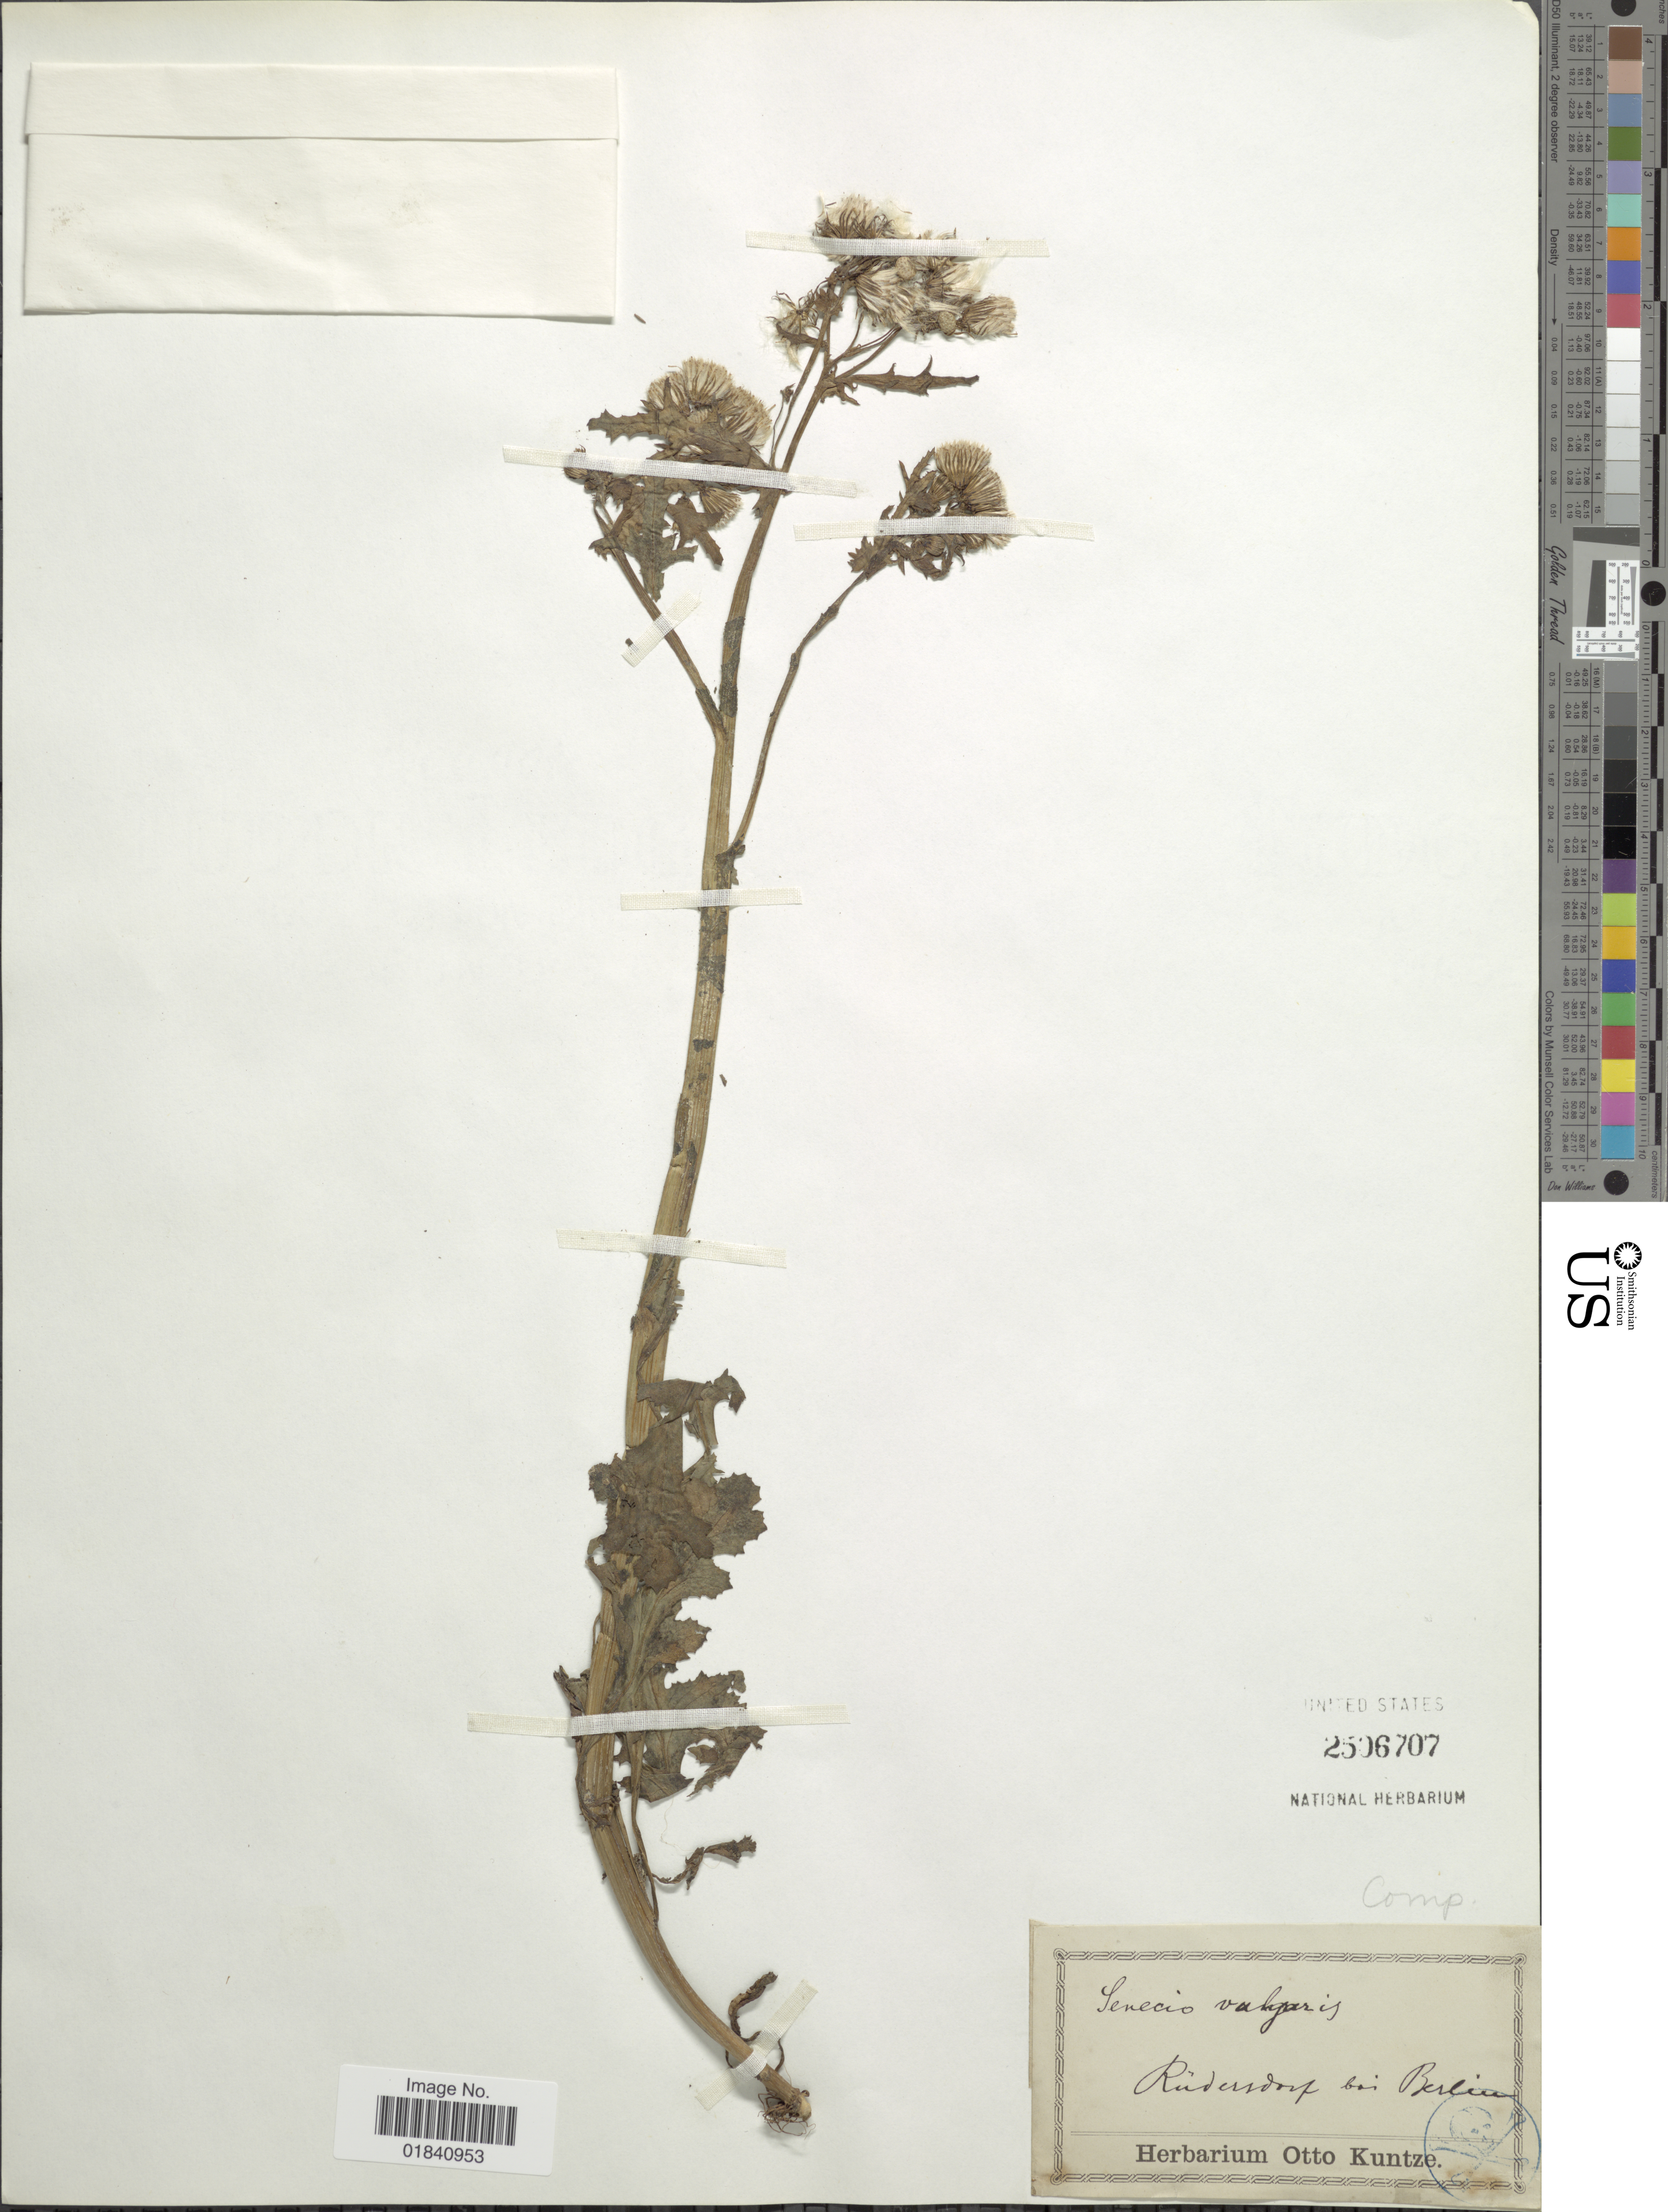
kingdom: Plantae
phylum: Tracheophyta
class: Magnoliopsida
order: Asterales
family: Asteraceae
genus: Senecio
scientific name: Senecio vulgaris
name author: L.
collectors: ex Herb. O. Kuntze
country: Germany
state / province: Berlin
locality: Rüdersdorf bei Berlin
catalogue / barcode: US 2506707